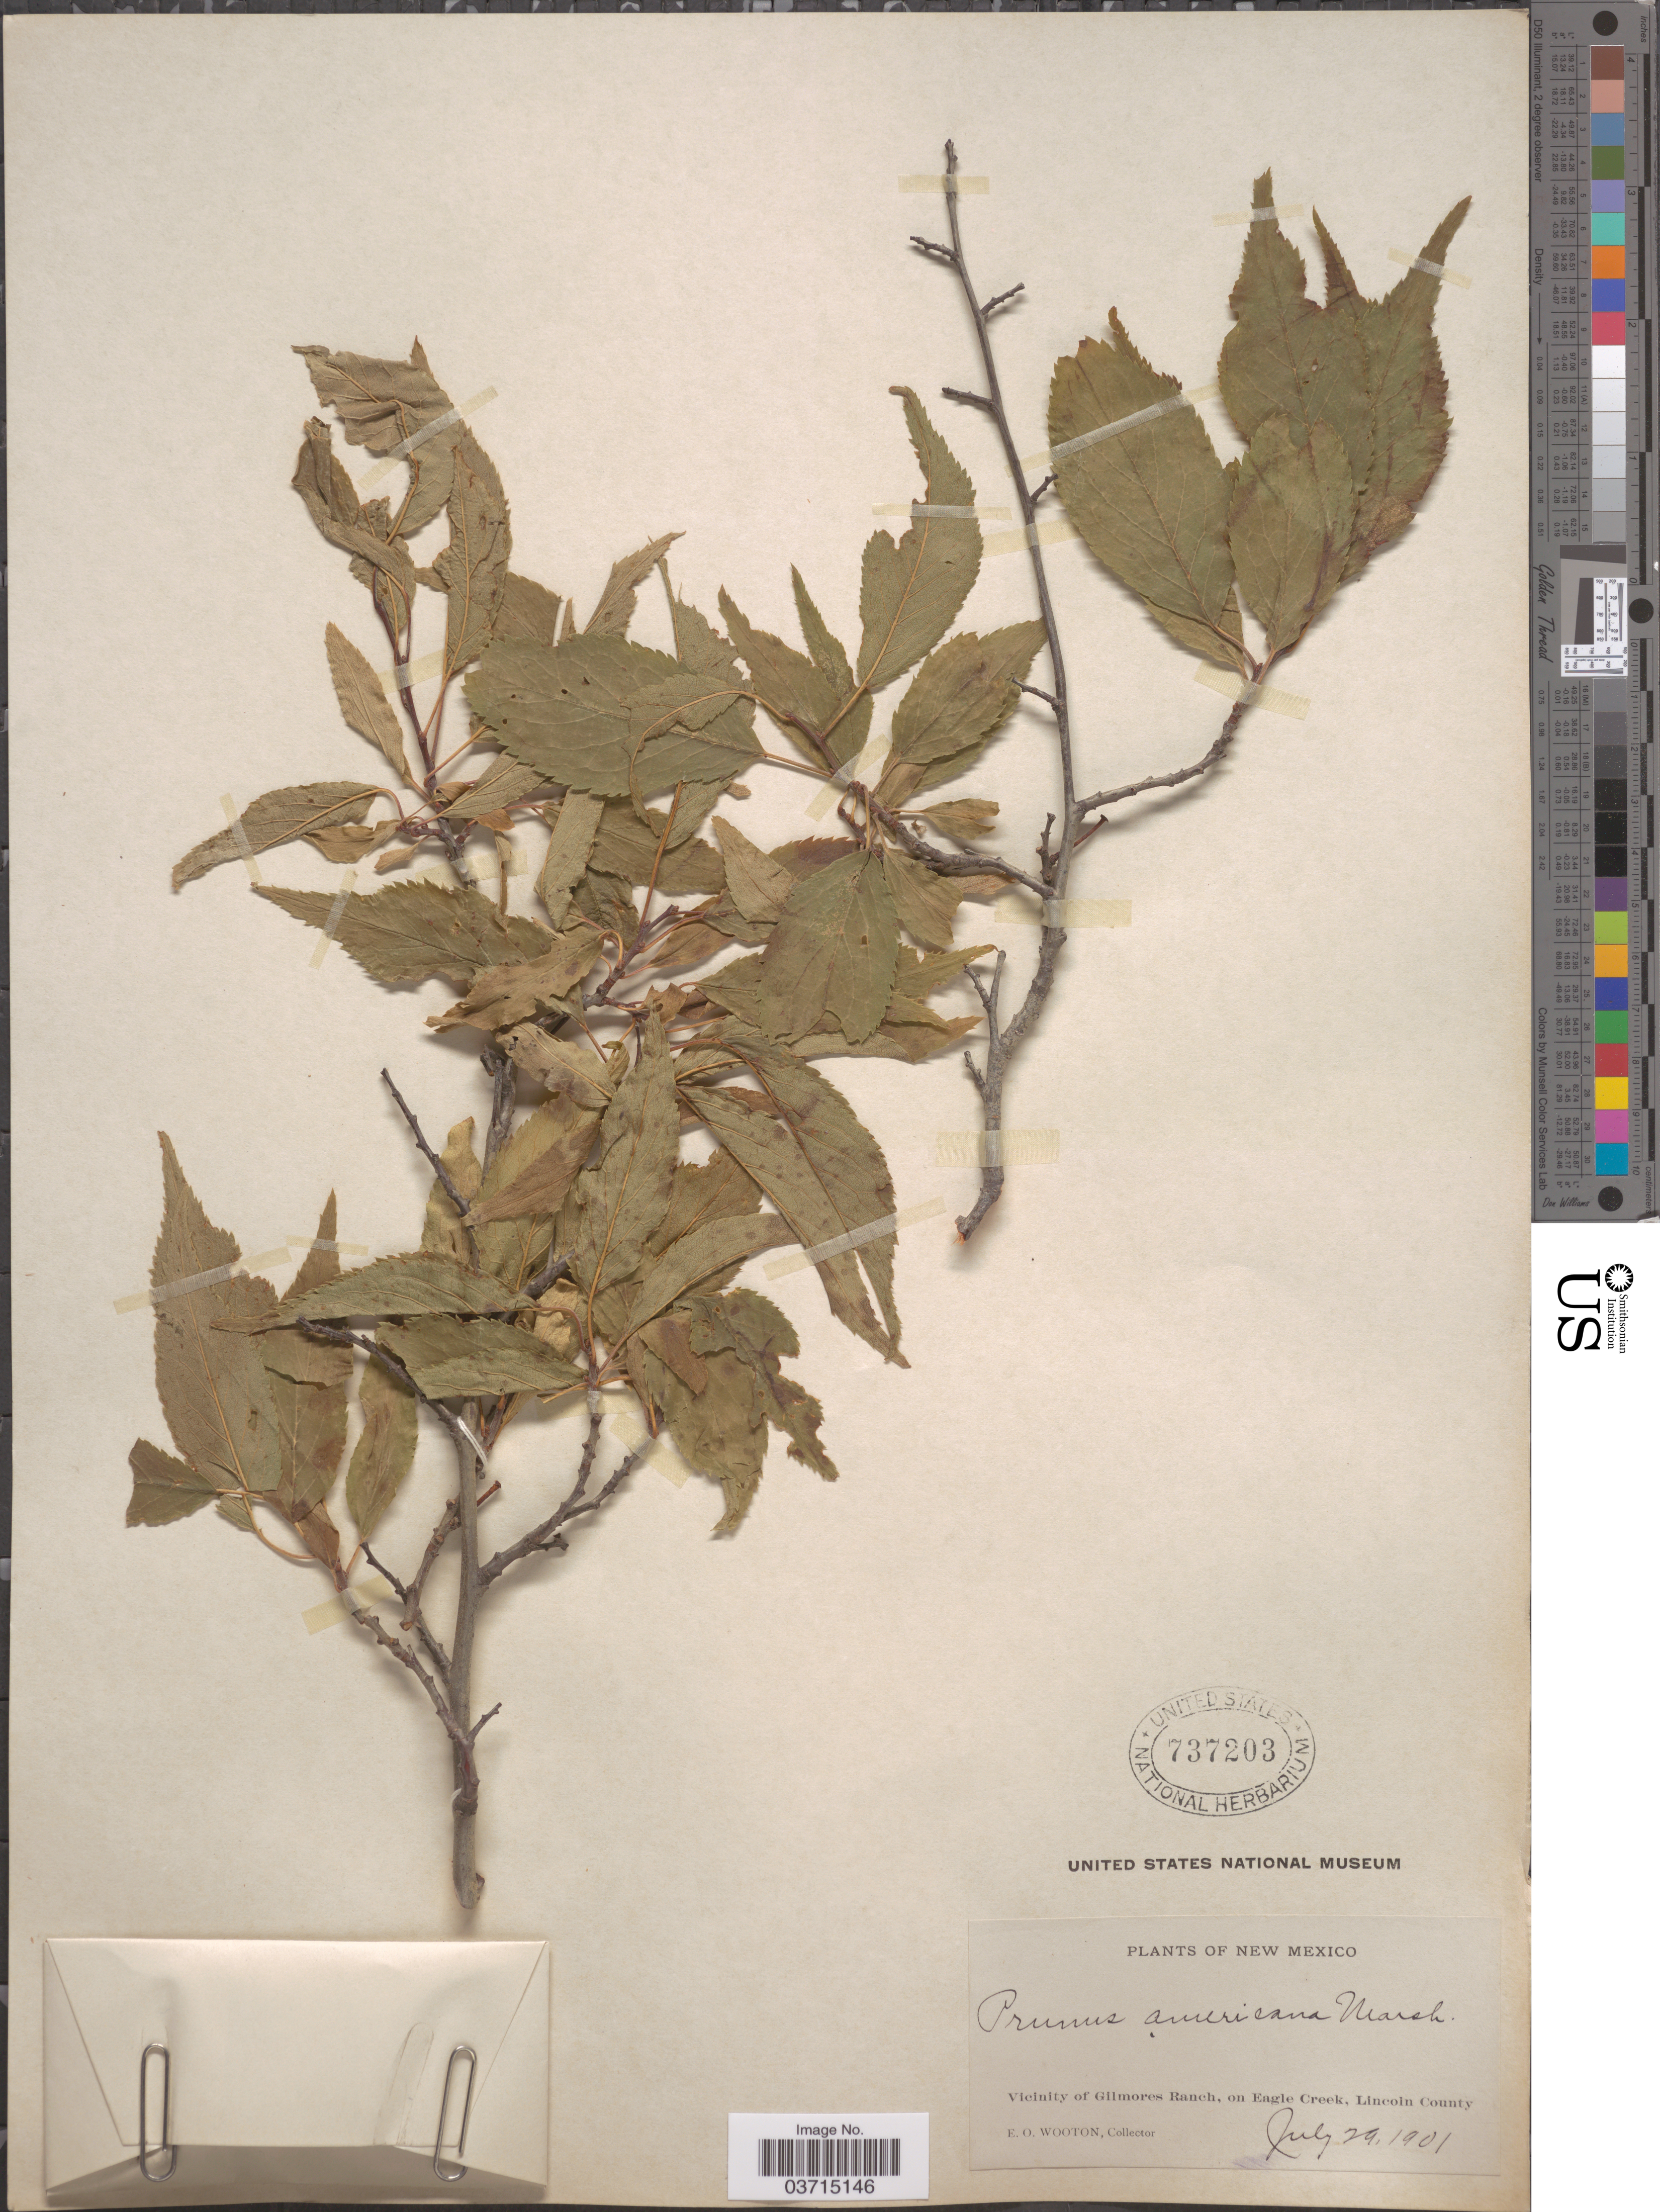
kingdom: Plantae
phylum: Tracheophyta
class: Magnoliopsida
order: Rosales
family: Rosaceae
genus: Prunus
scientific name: Prunus americana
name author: Marshall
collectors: E. O. Wooton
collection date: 1901-07-29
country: United States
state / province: New Mexico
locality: Vicinity of Gilmores Ranch, on Eagle Creek, Lincoln County.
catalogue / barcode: US 737203